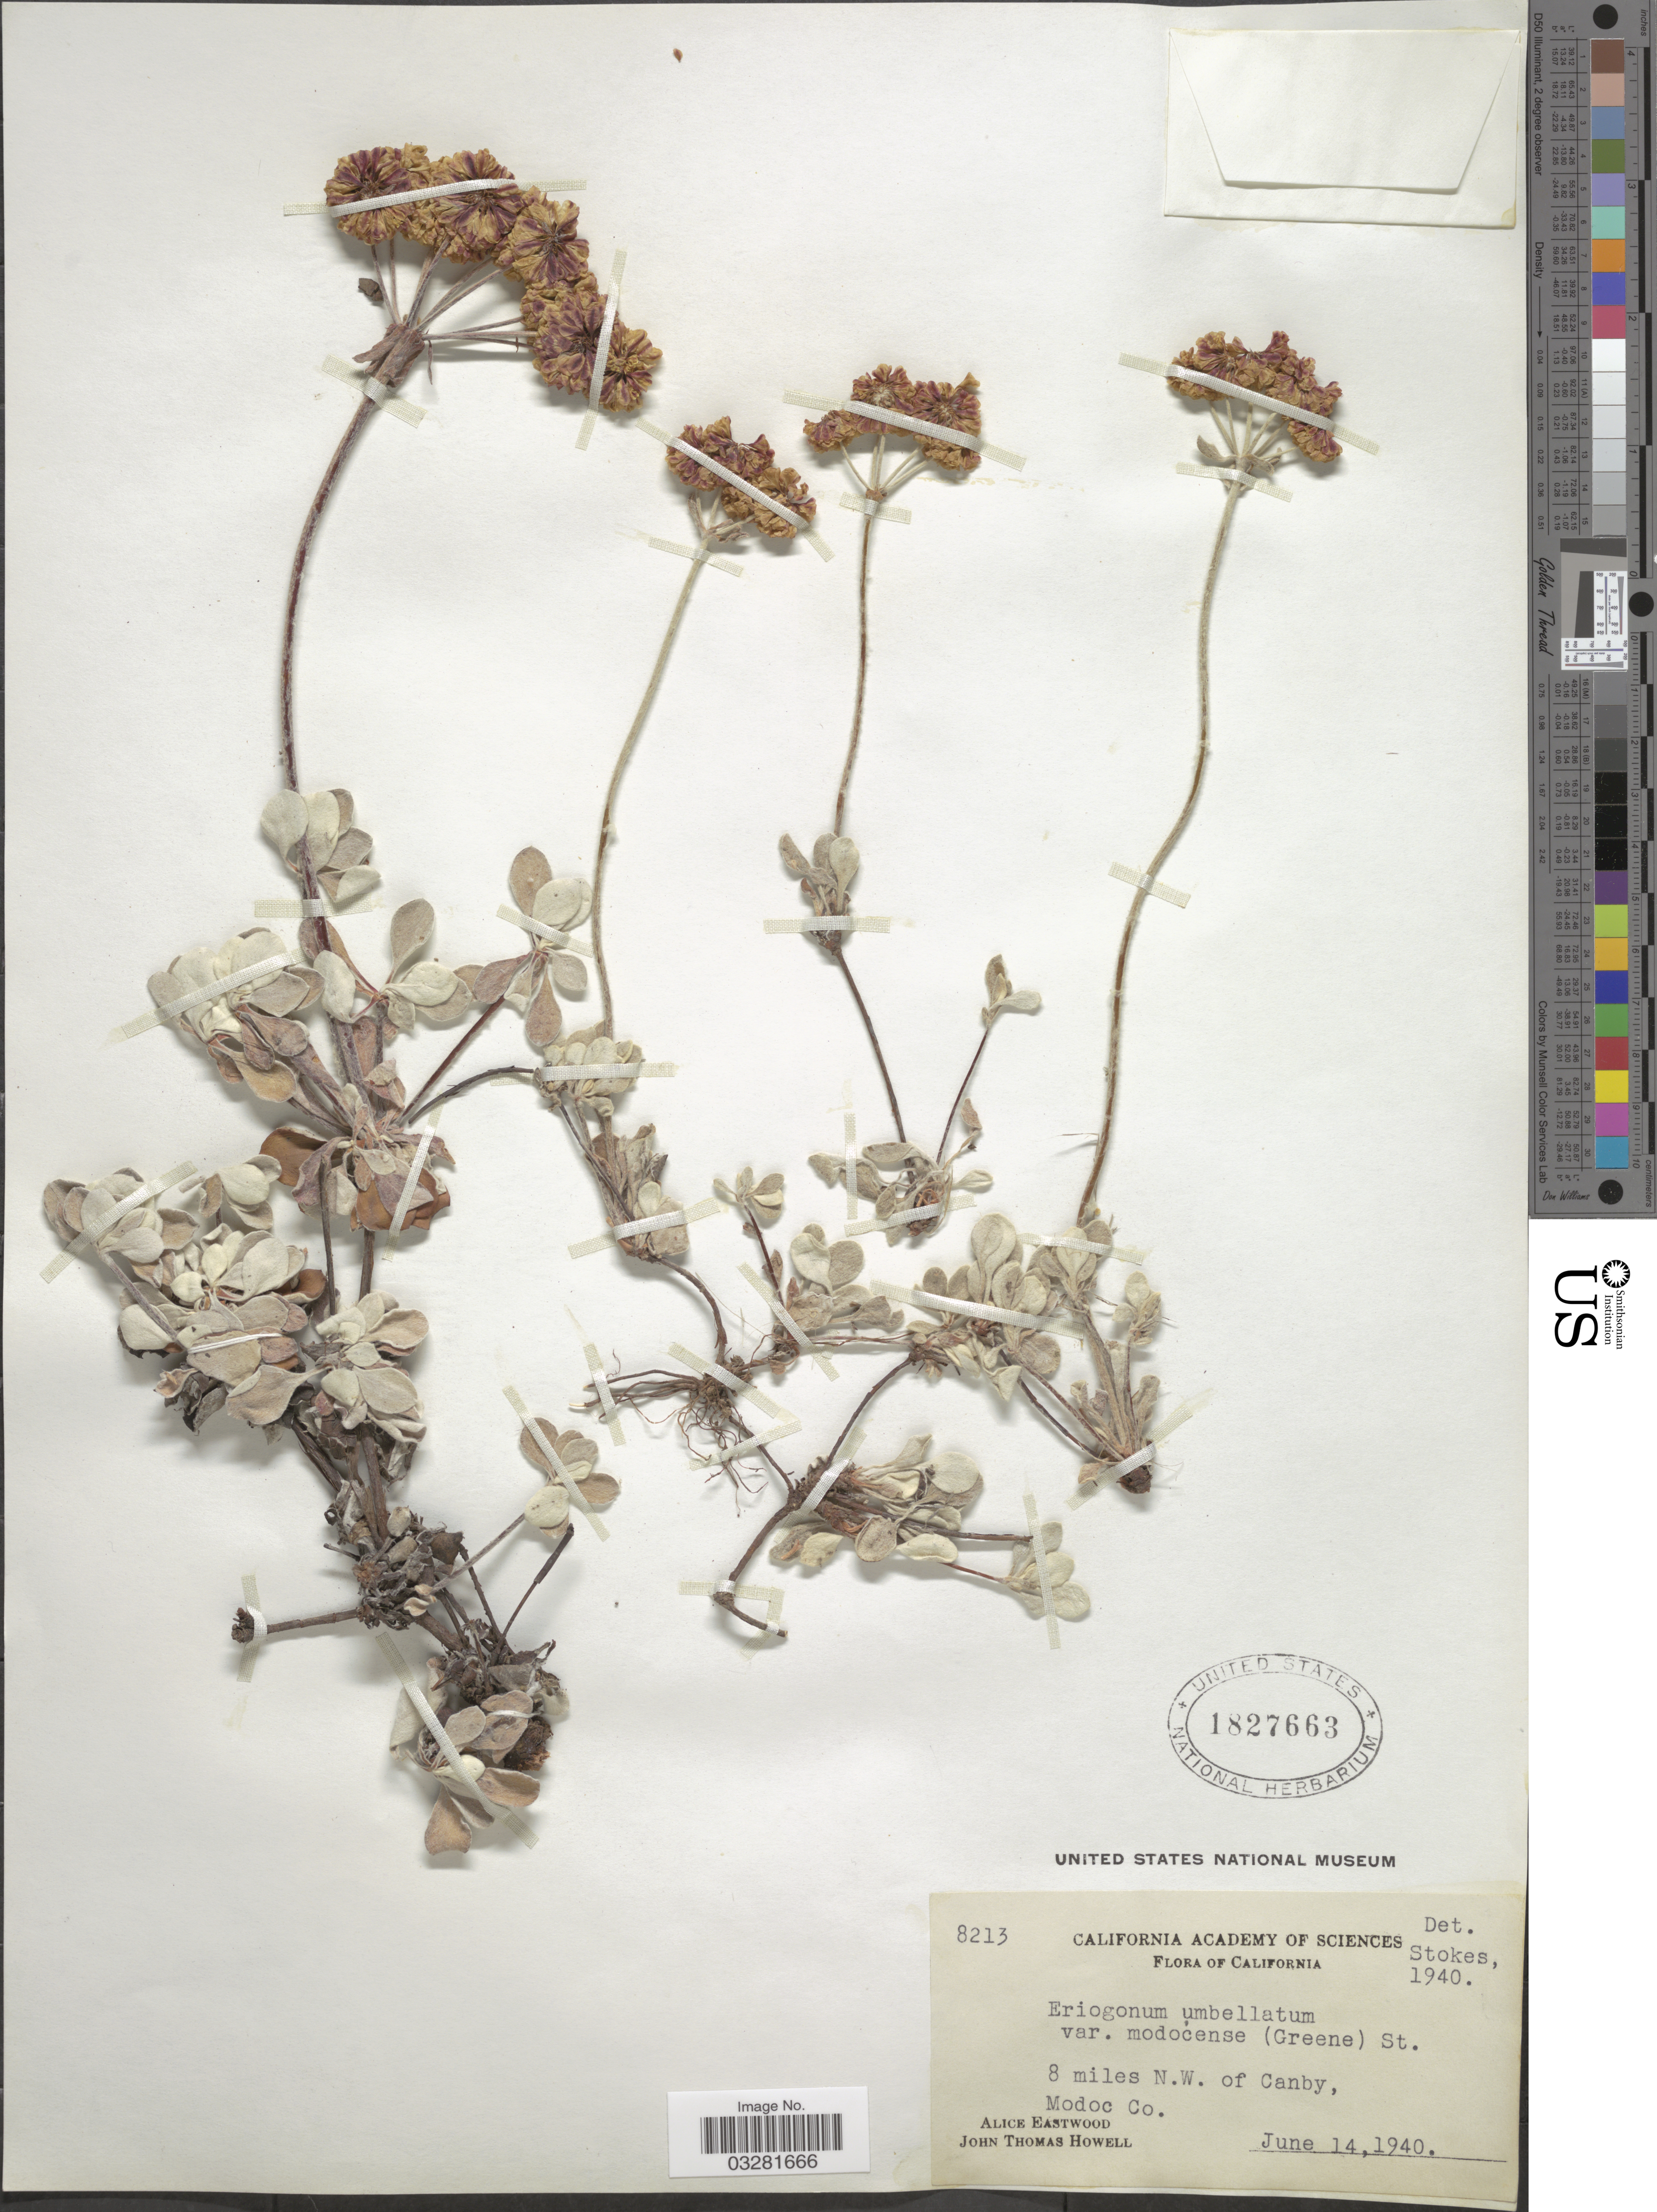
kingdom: Plantae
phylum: Tracheophyta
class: Magnoliopsida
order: Caryophyllales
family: Polygonaceae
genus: Eriogonum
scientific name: Eriogonum umbellatum var. polyanthum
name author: Torr.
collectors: A. Eastwood & J. T. Howell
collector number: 8213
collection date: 1940-06-14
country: United States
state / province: California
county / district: Modoc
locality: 8 miles N. W. of Canby, Modoc Co.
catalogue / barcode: US 1827663